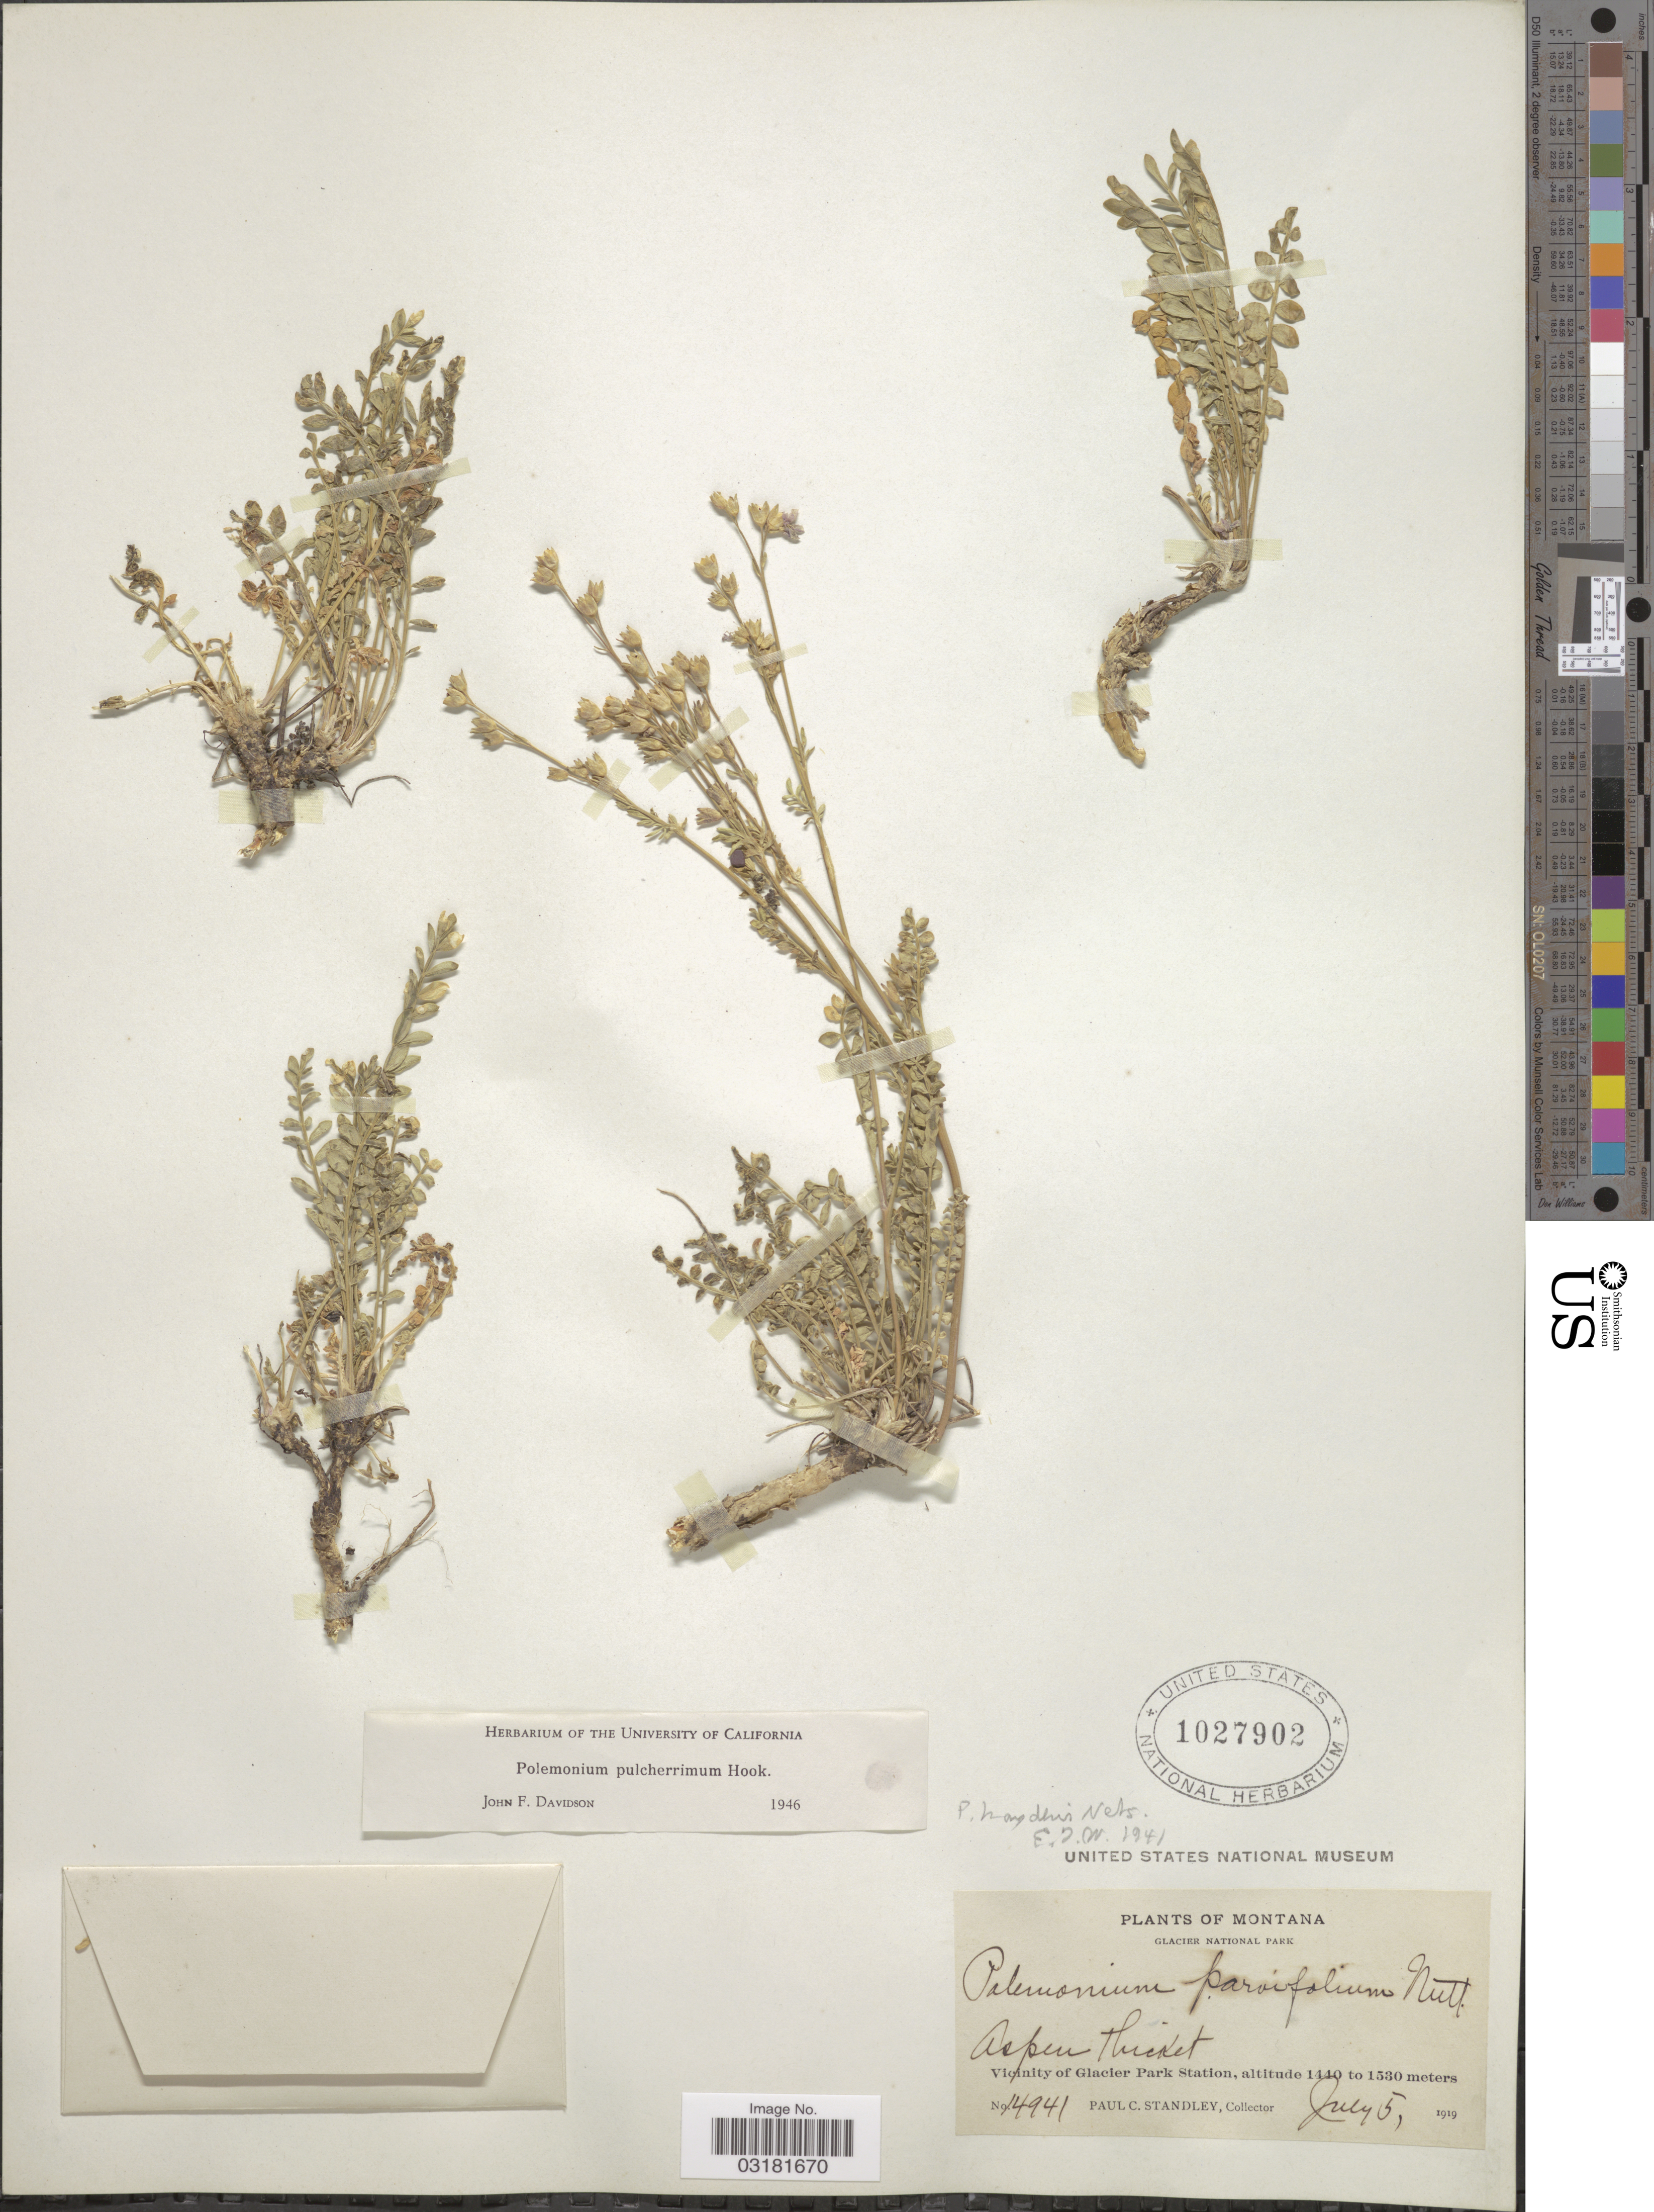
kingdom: Plantae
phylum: Tracheophyta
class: Magnoliopsida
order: Ericales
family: Polemoniaceae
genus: Polemonium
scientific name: Polemonium pulcherrimum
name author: Hook.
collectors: P. C. Standley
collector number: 14941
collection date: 1919-07-05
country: United States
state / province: Montana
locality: Glacier National Park, Aspen thicket, Vicinity of Glacier Park Station.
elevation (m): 1440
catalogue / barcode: US 1027902